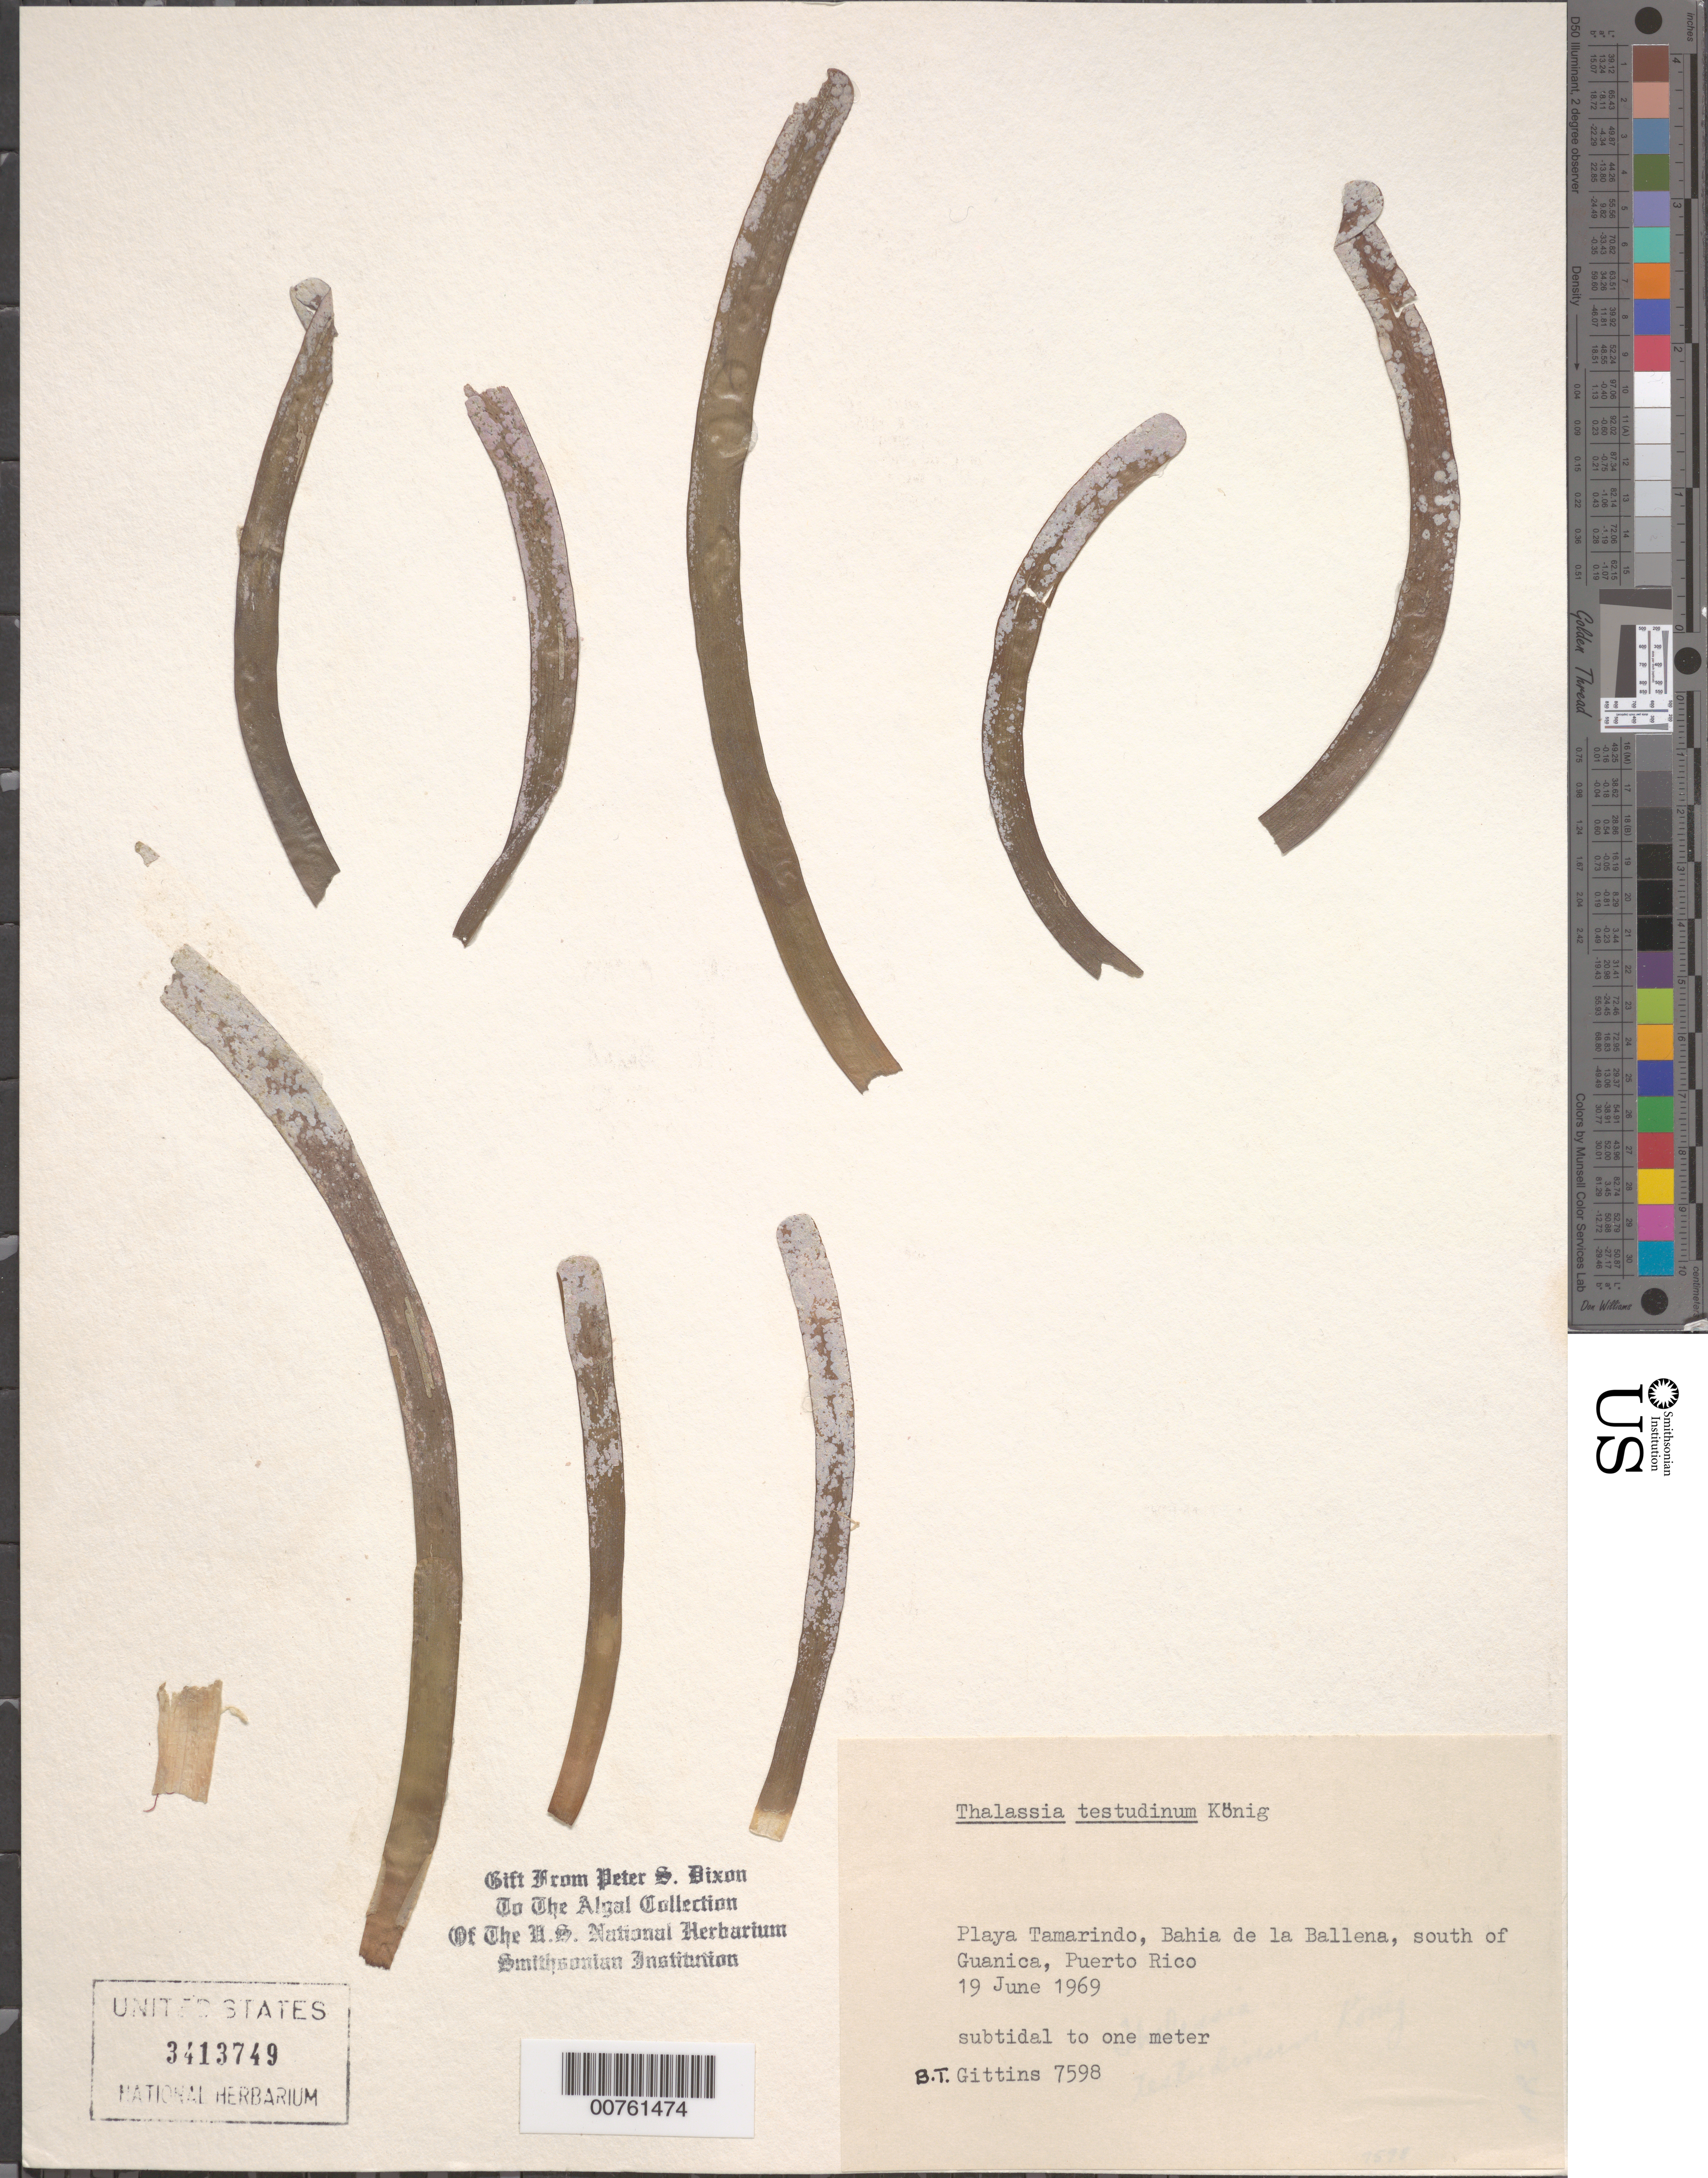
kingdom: Plantae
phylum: Tracheophyta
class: Liliopsida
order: Alismatales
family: Hydrocharitaceae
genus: Thalassia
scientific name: Thalassia testudinum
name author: Banks & Sol. ex K.D. Koenig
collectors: B. Gittins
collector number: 7598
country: Puerto Rico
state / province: Guánica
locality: Guánica: Playa Tamarindo, Bahia de la Ballena, S of Guánica.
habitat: Subtidal to 1 m.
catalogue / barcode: US 3413749